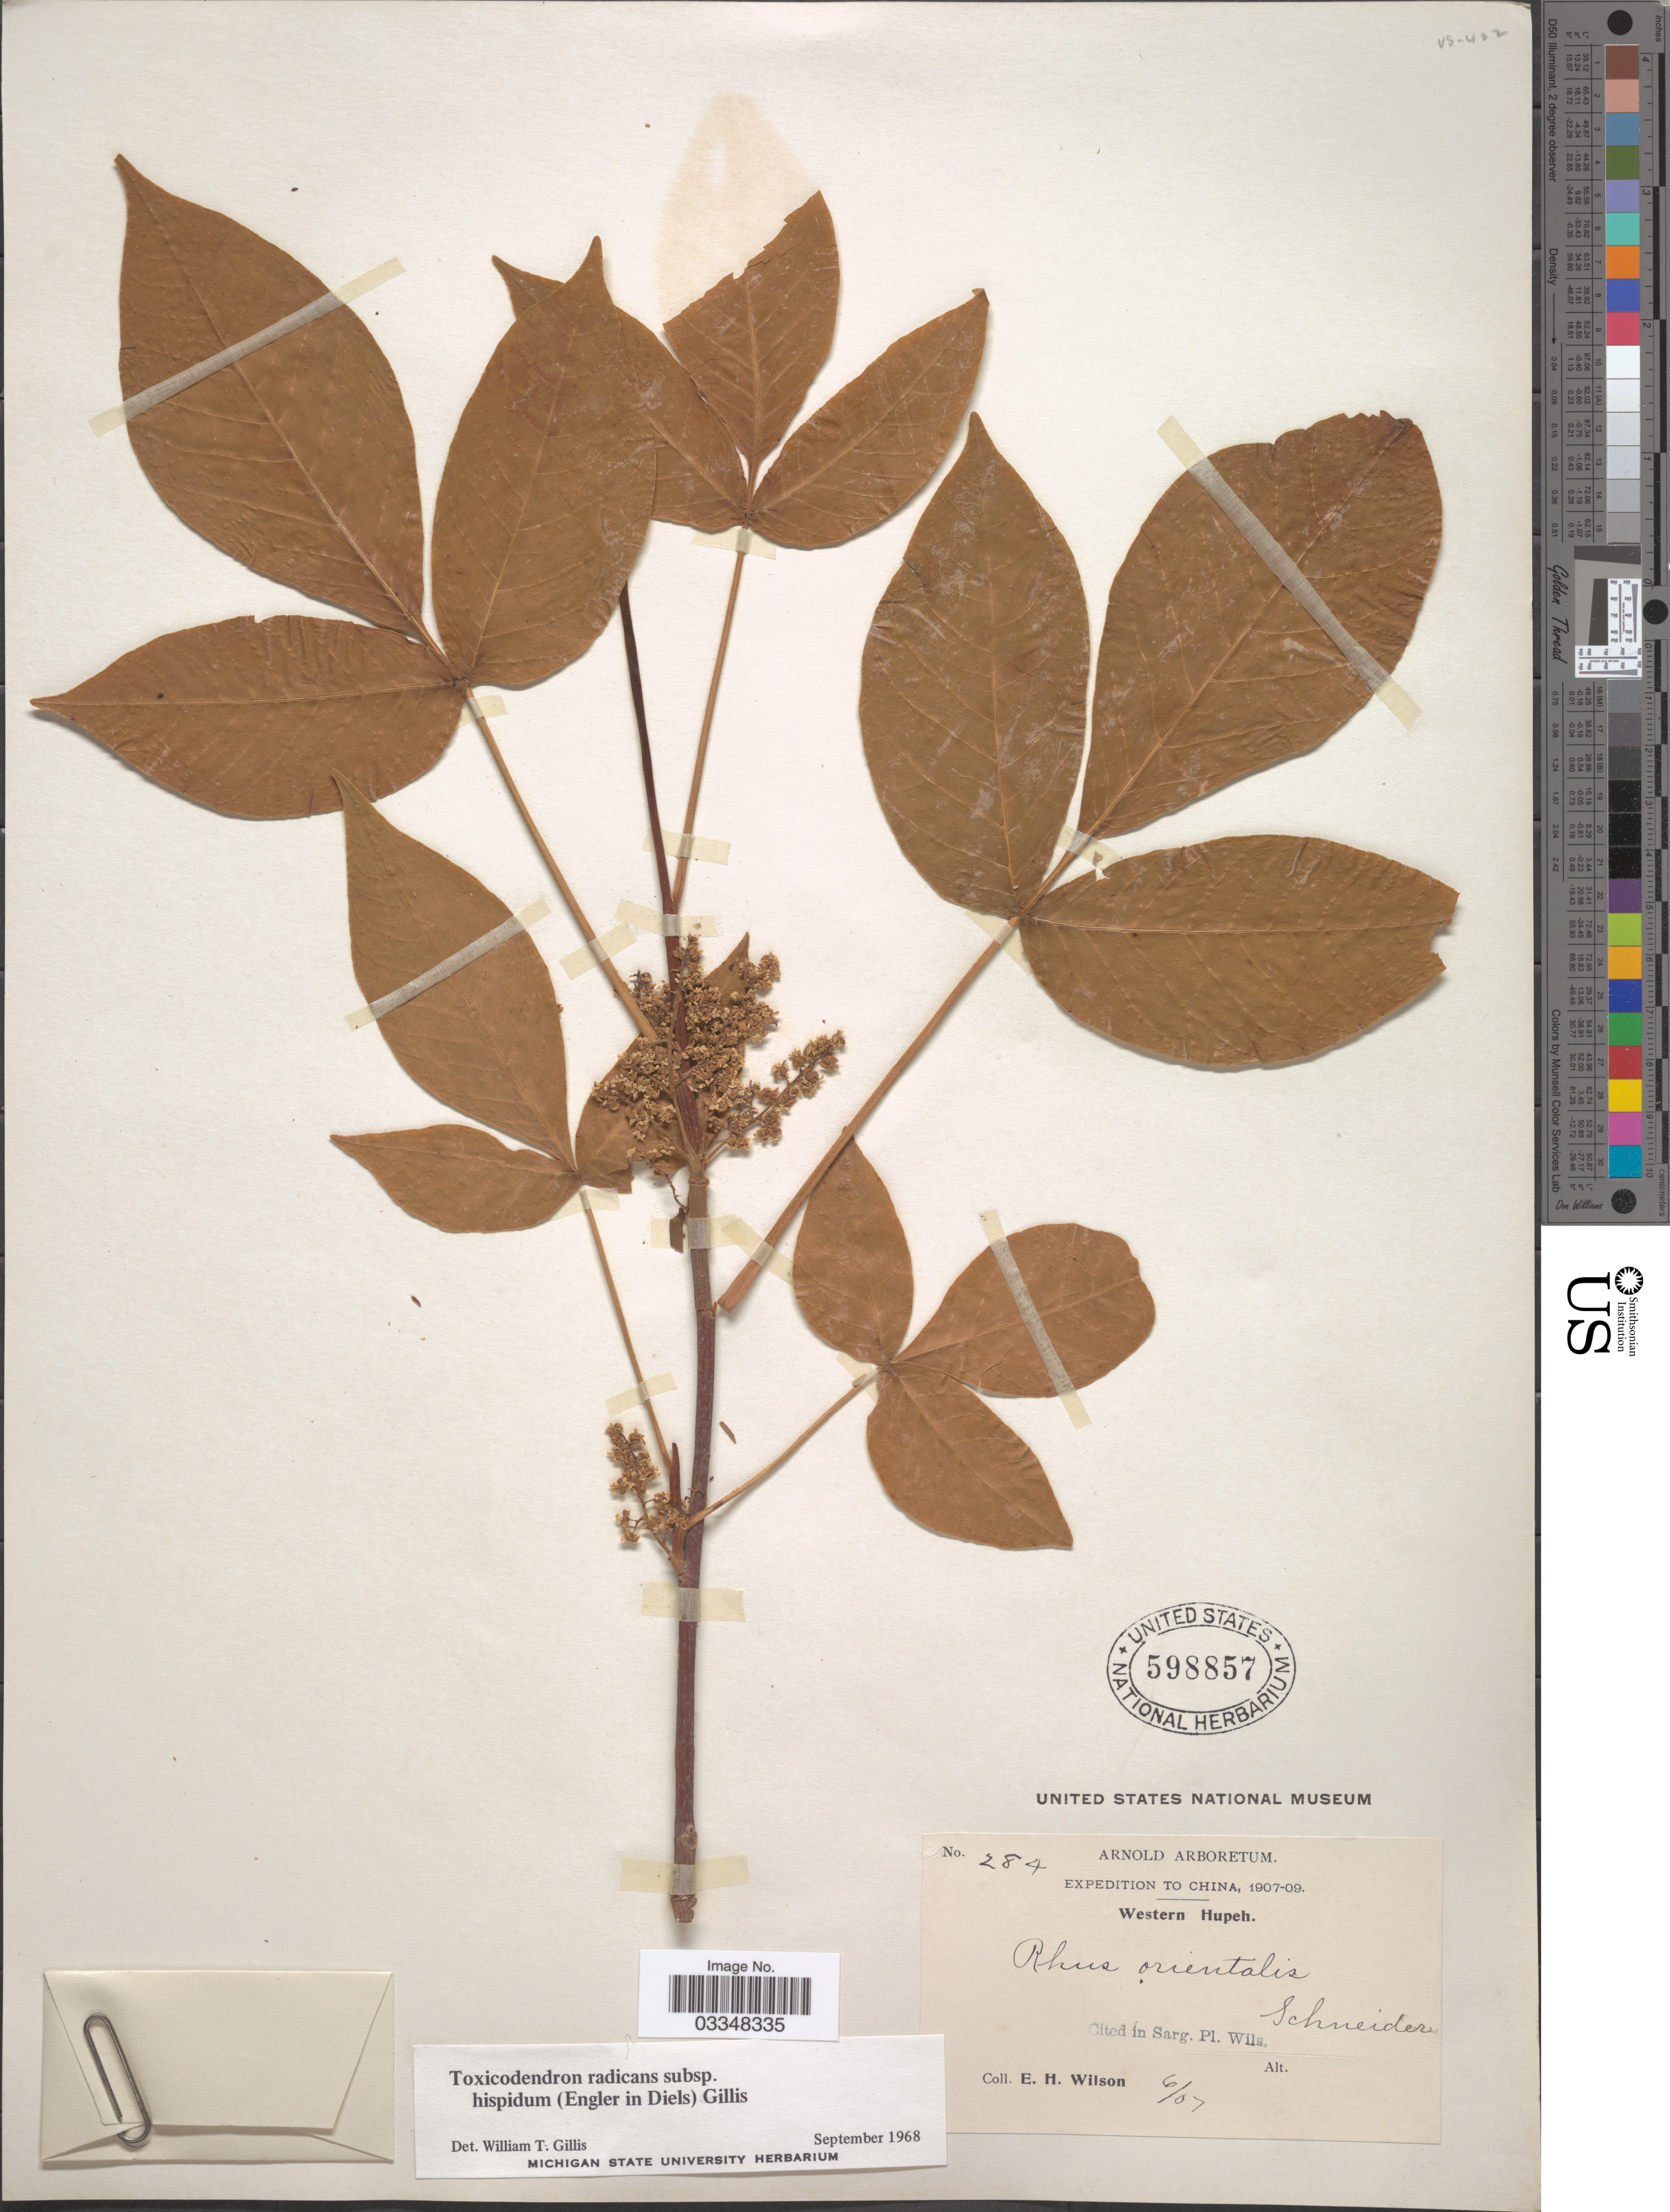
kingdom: Plantae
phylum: Tracheophyta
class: Magnoliopsida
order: Sapindales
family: Anacardiaceae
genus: Toxicodendron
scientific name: Toxicodendron orientale subsp. hispidum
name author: (Engl.) Yonek.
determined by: Mitchell, John D.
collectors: E. Wilson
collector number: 284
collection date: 1907-06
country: China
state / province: Hubei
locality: Western Hupeh.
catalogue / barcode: US 598857